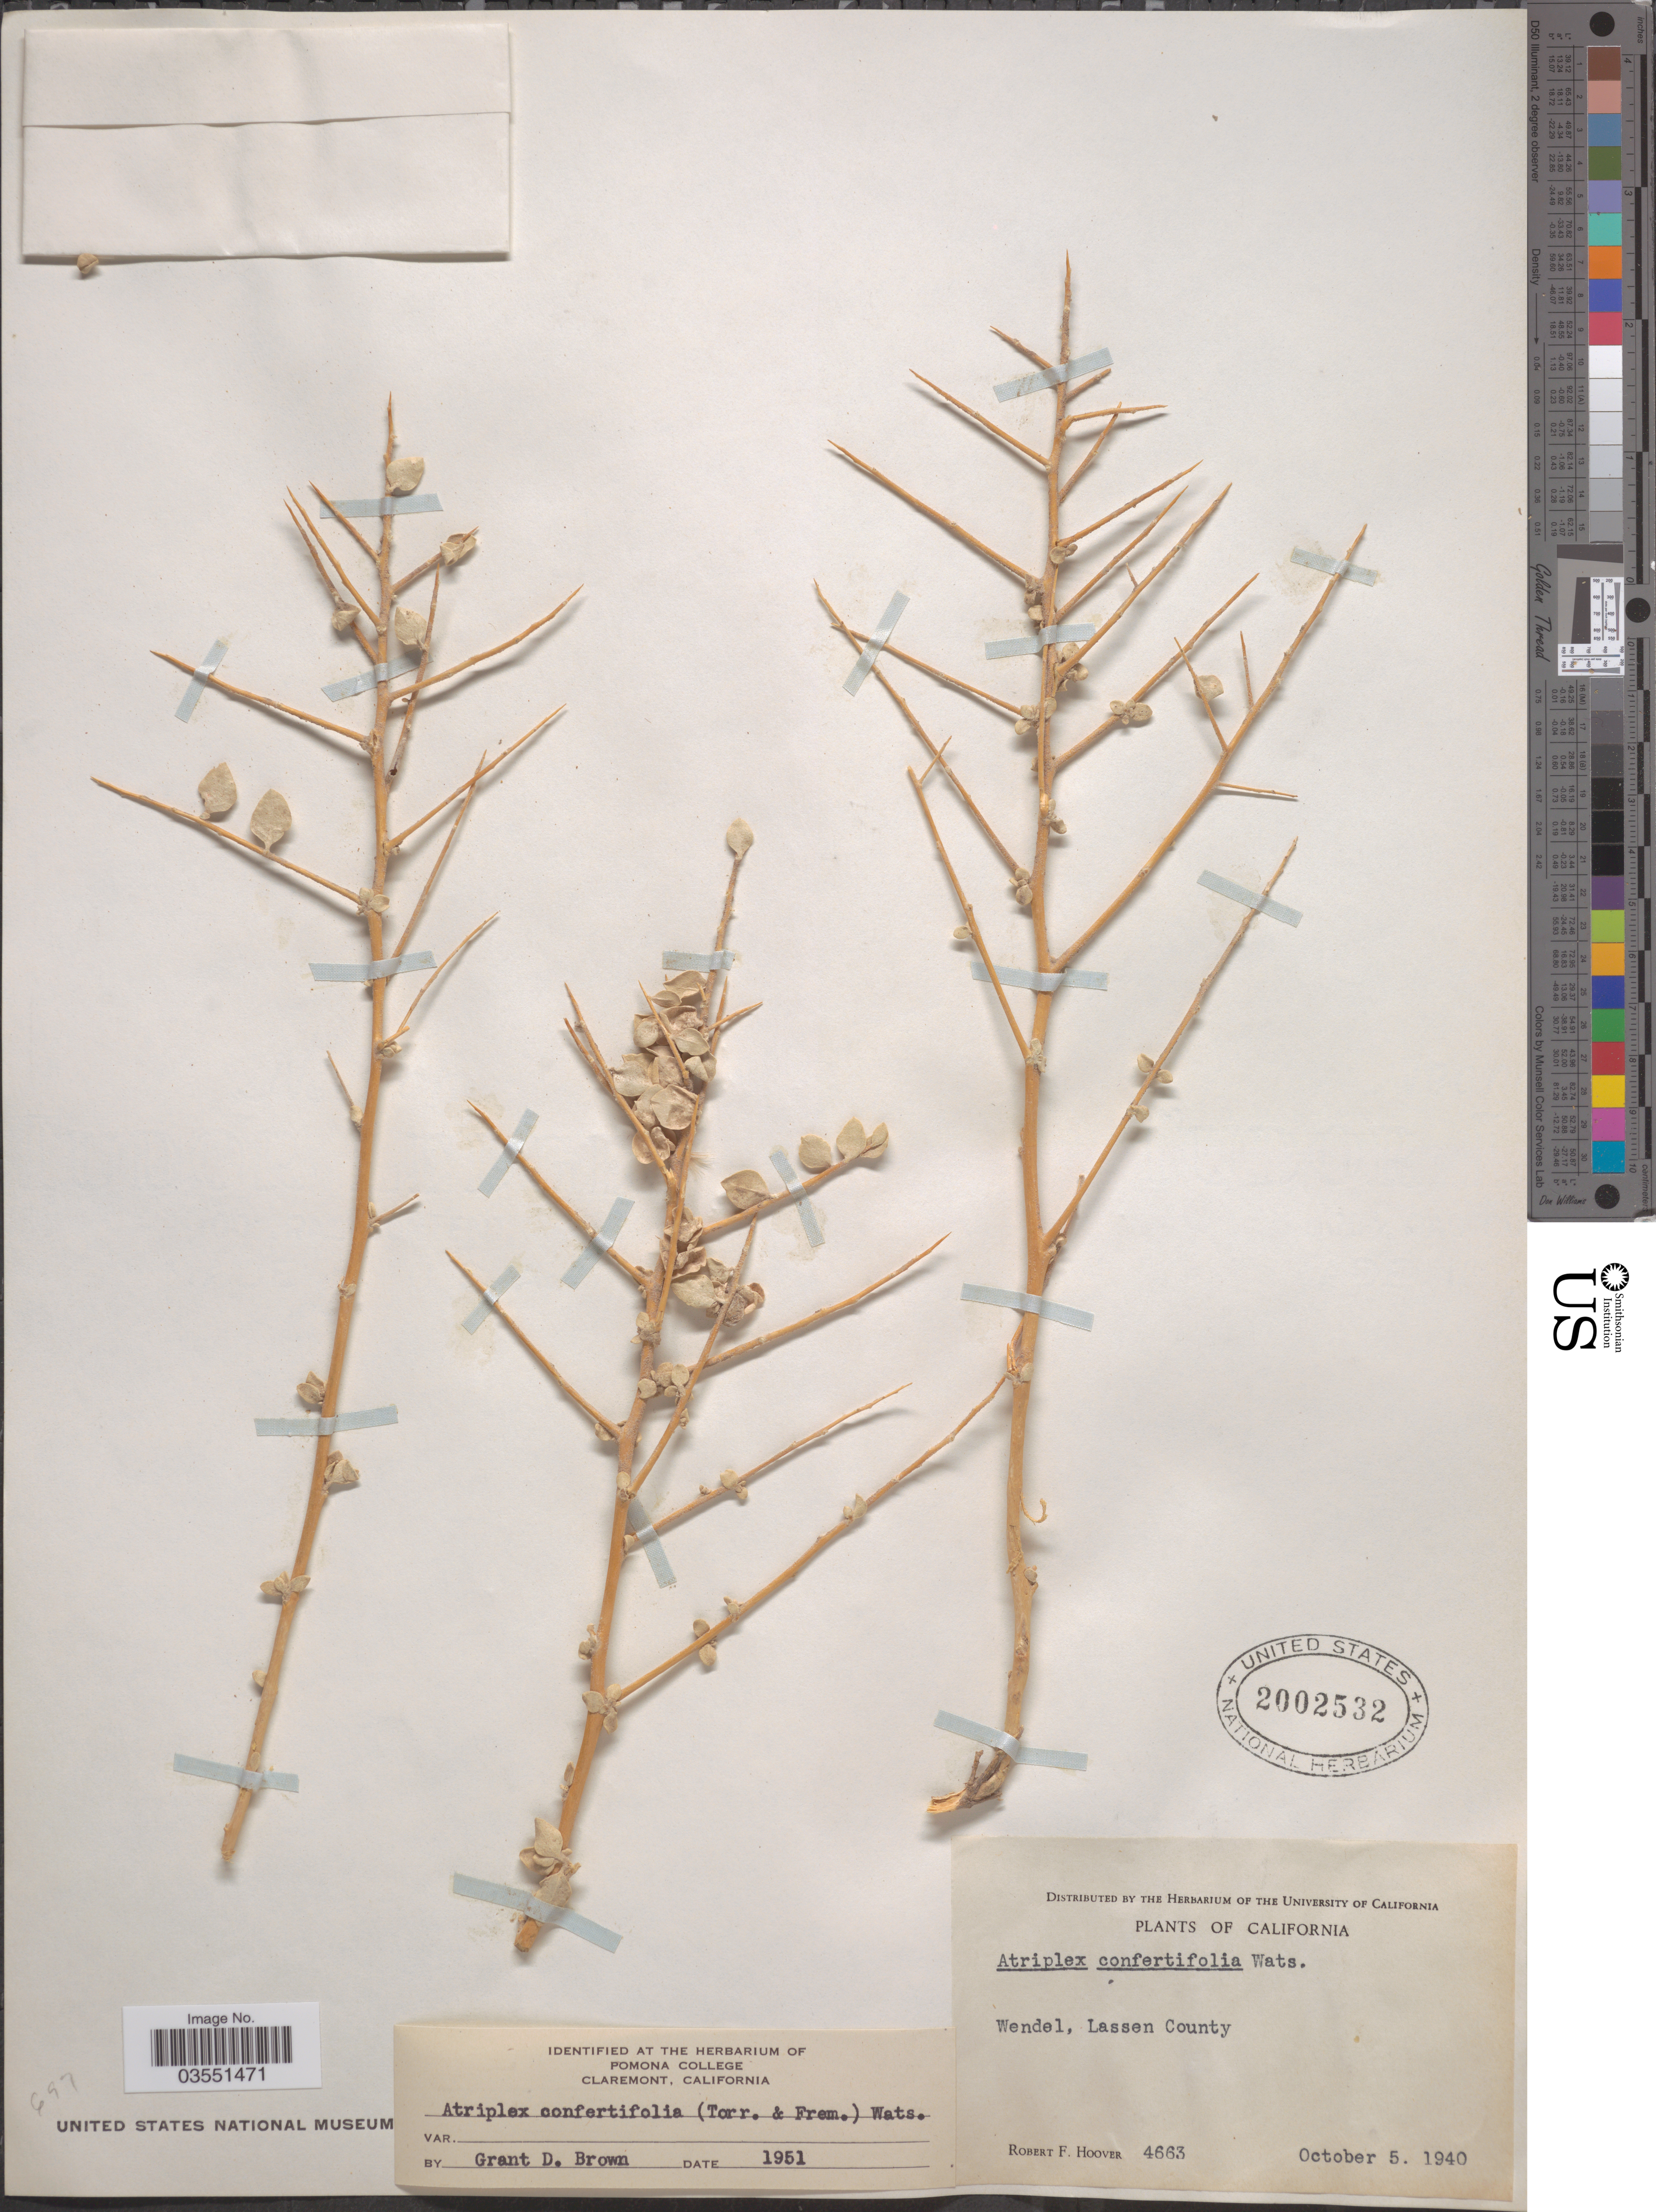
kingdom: Plantae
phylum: Tracheophyta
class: Magnoliopsida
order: Caryophyllales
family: Amaranthaceae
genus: Atriplex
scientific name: Atriplex confertifolia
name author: (Torr. & Frém.) S. Watson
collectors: R. F. Hoover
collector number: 4663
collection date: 1940-10-05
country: United States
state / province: California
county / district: Lassen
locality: Wendel, Lassen County.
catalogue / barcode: US 2002532